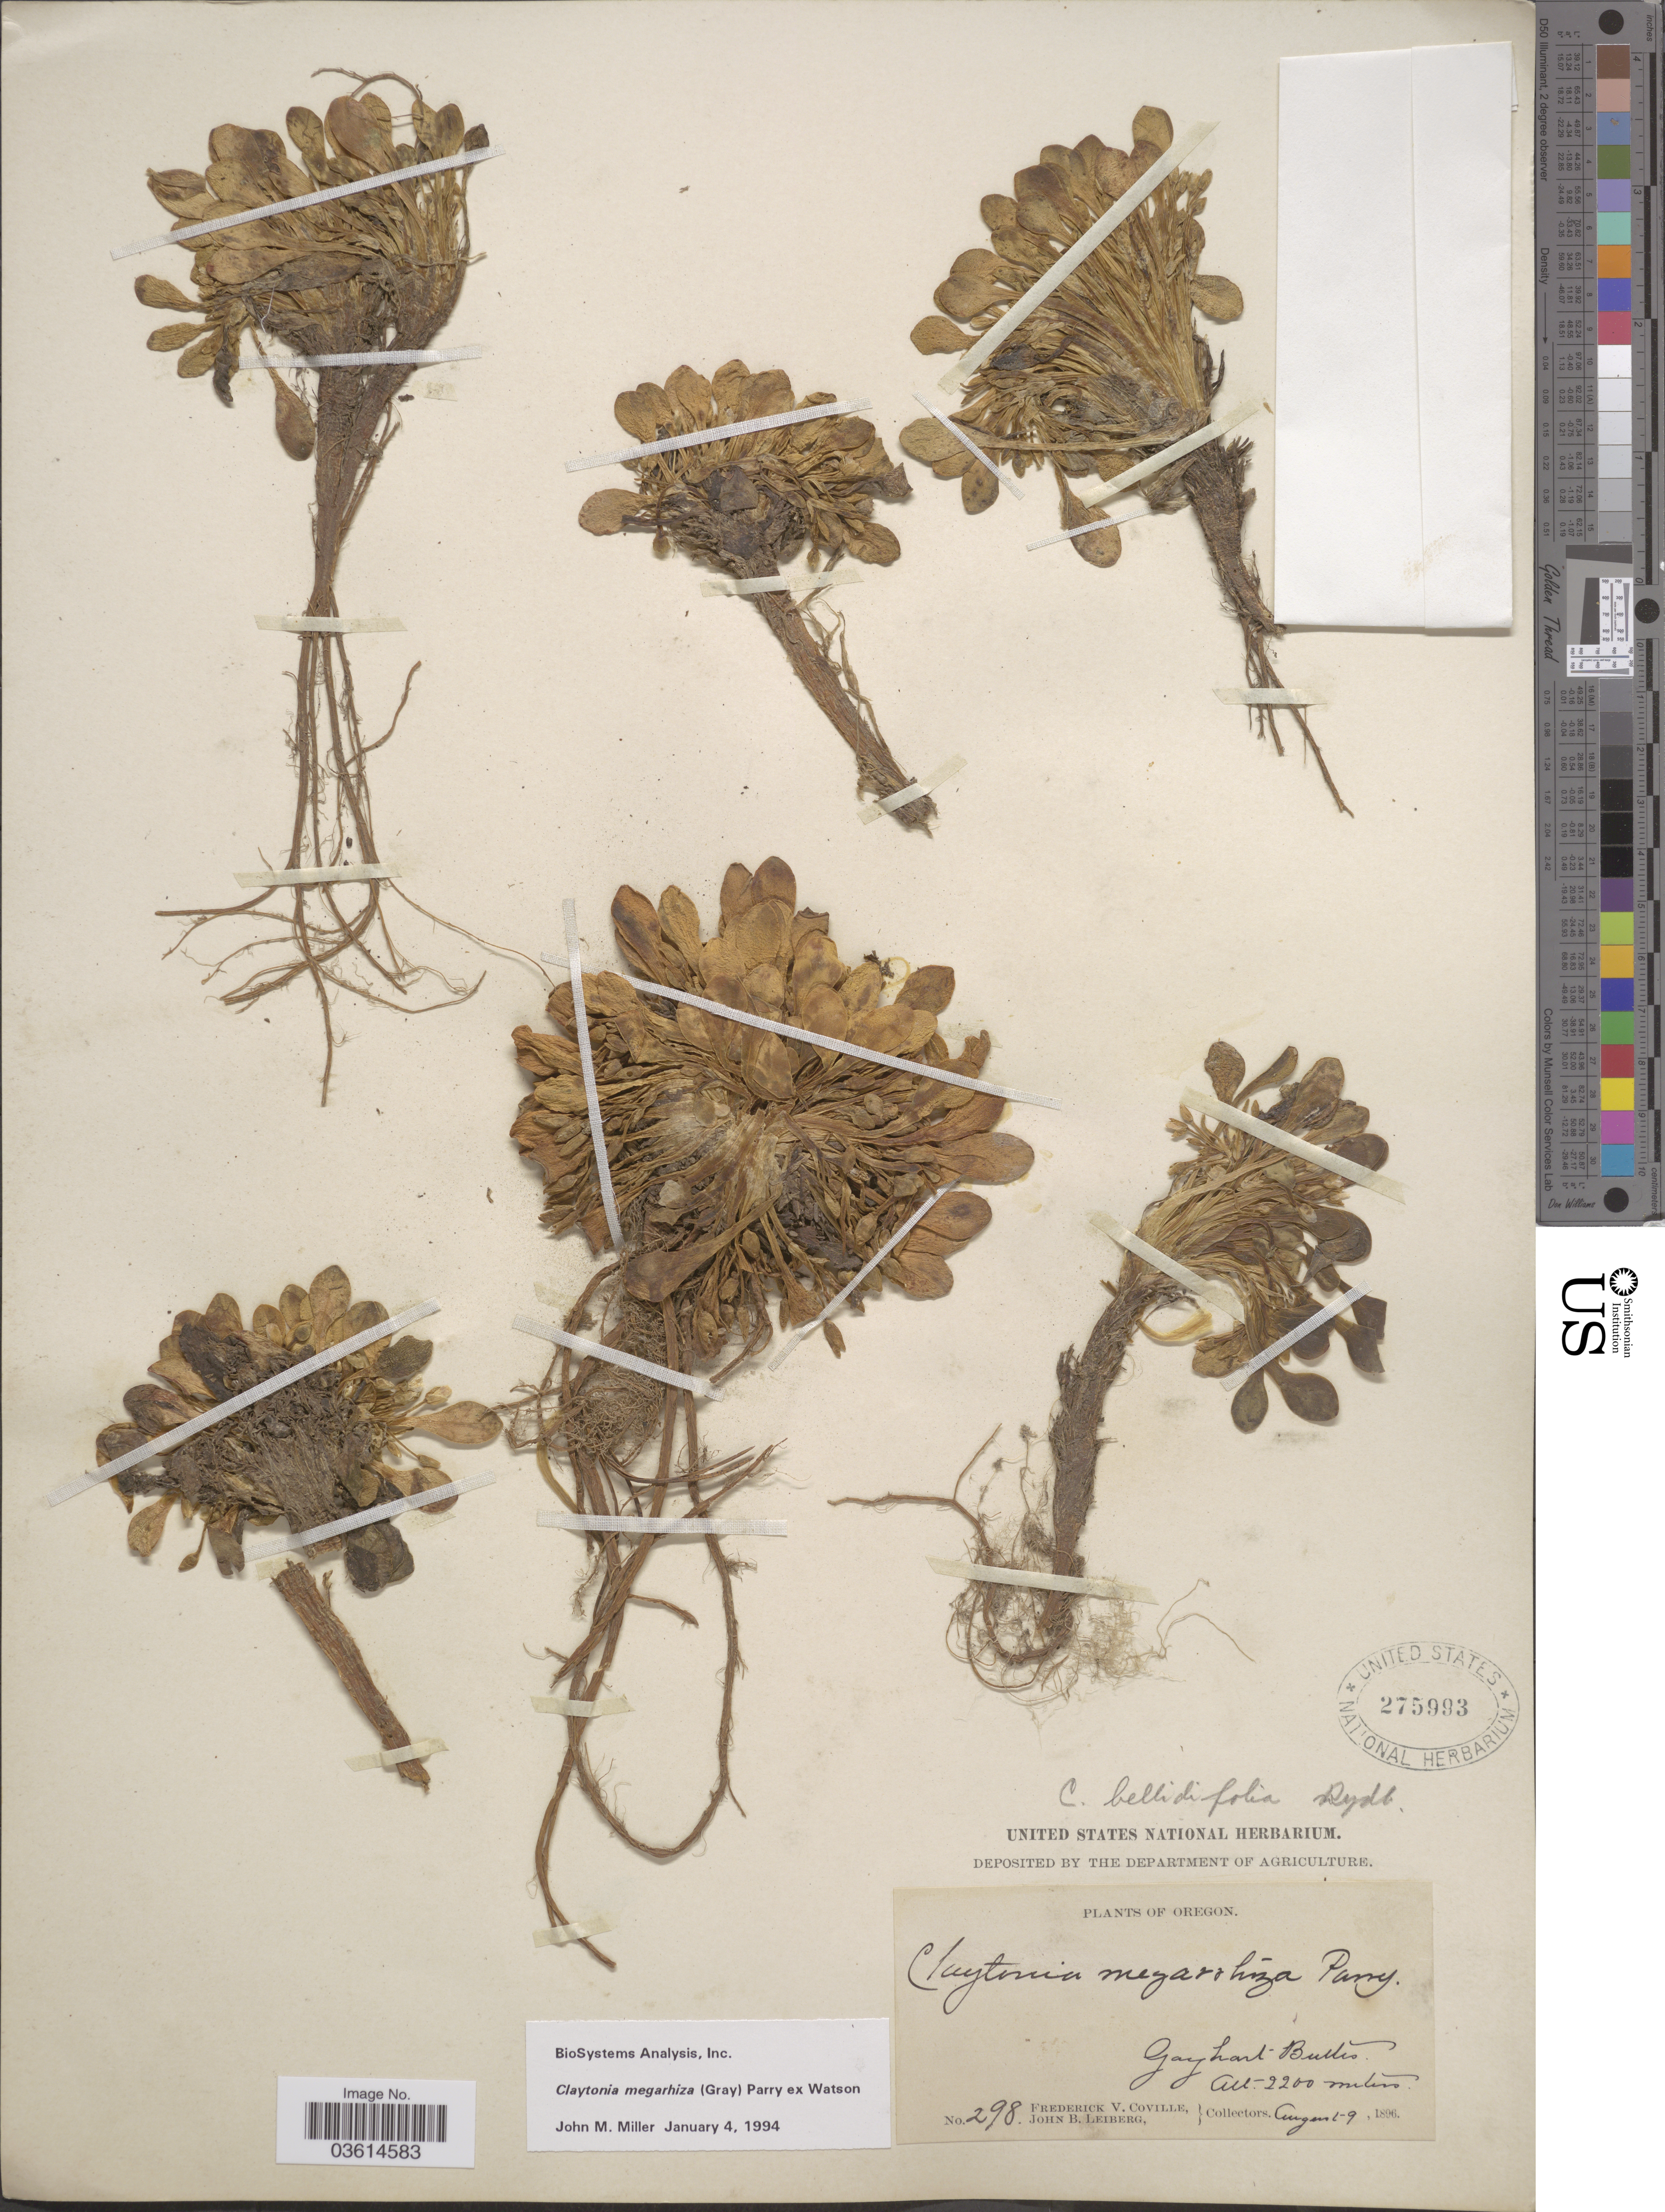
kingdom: Plantae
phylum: Tracheophyta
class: Magnoliopsida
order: Caryophyllales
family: Montiaceae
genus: Claytonia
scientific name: Claytonia megarhiza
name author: (A. Gray) Parry ex S. Watson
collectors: F. V. Coville & J. B. Leiberg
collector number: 298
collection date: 1896-08-09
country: United States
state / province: Oregon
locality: Gayhart Buttes.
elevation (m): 2200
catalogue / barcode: US 275993